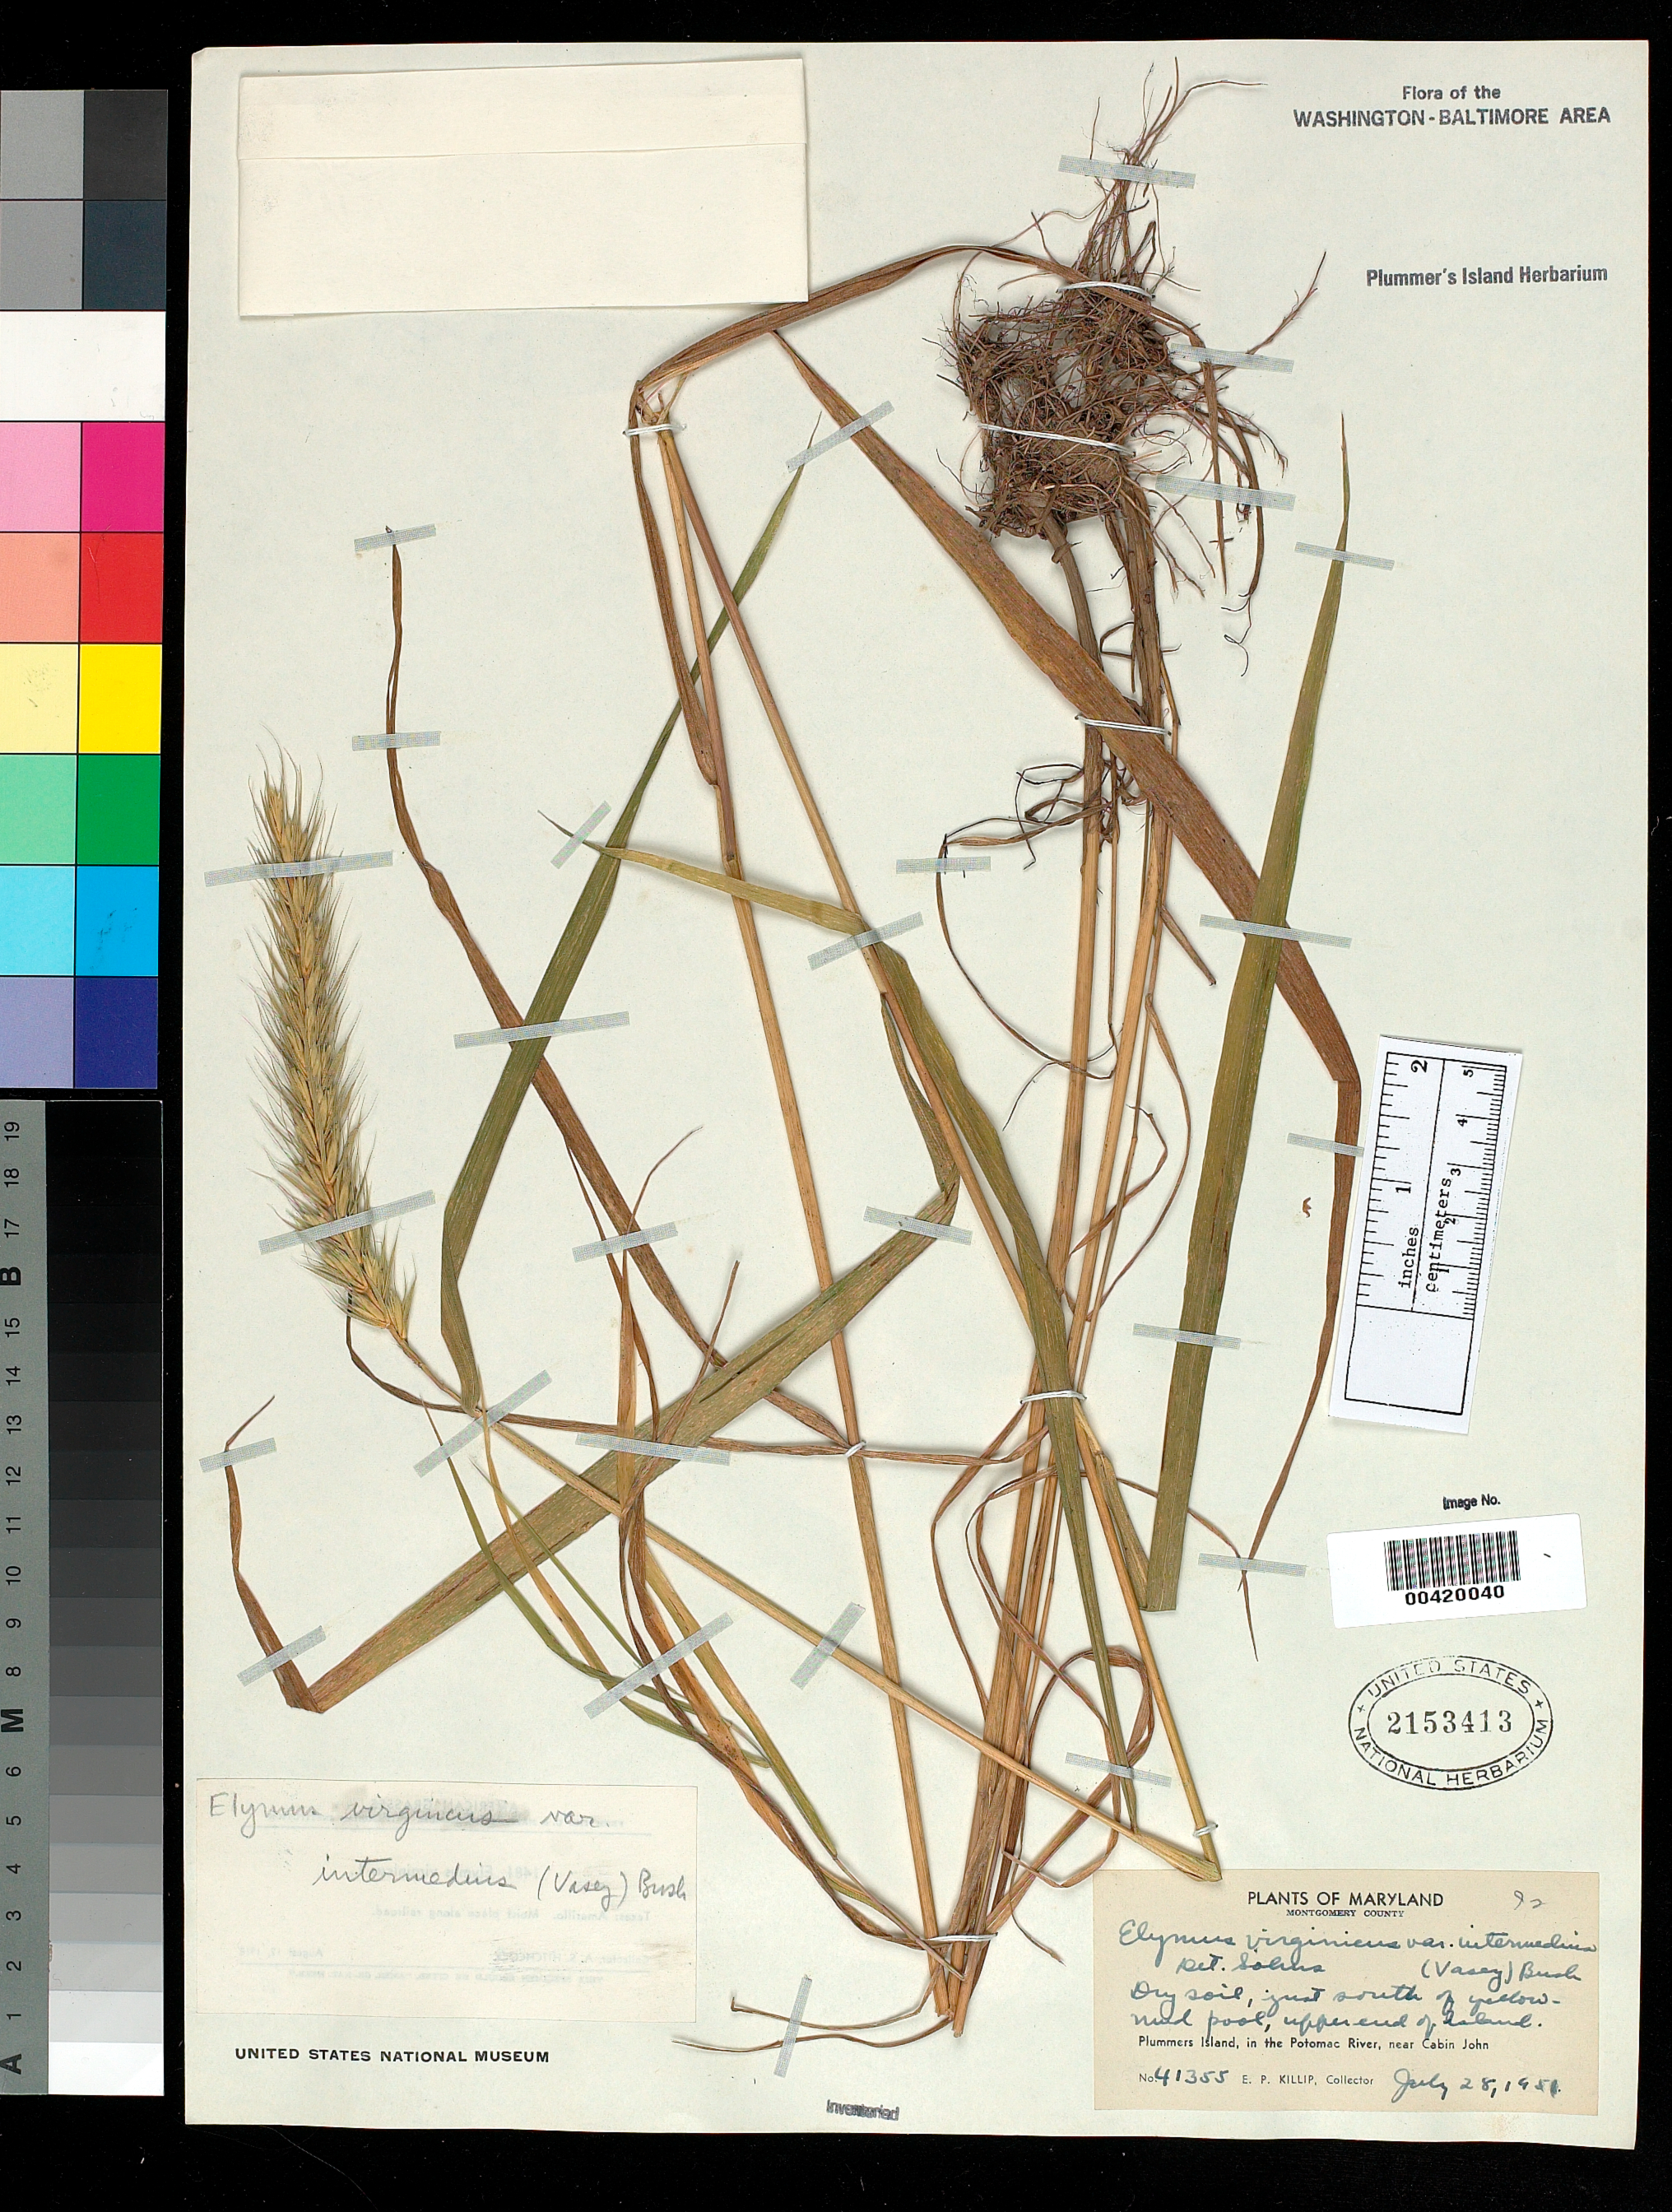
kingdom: Plantae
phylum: Tracheophyta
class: Liliopsida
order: Poales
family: Poaceae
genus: Elymus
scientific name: Elymus virginicus var. intermedius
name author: L.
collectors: E. P. Killip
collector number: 41355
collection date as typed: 28 Jul 1951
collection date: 1951-07-28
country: United States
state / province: Maryland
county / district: Montgomery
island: Plummers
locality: Plummer's Island; dry soil, just south of yellow-mud pool, upper end of Island C. & O. Canal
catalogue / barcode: US 2153413